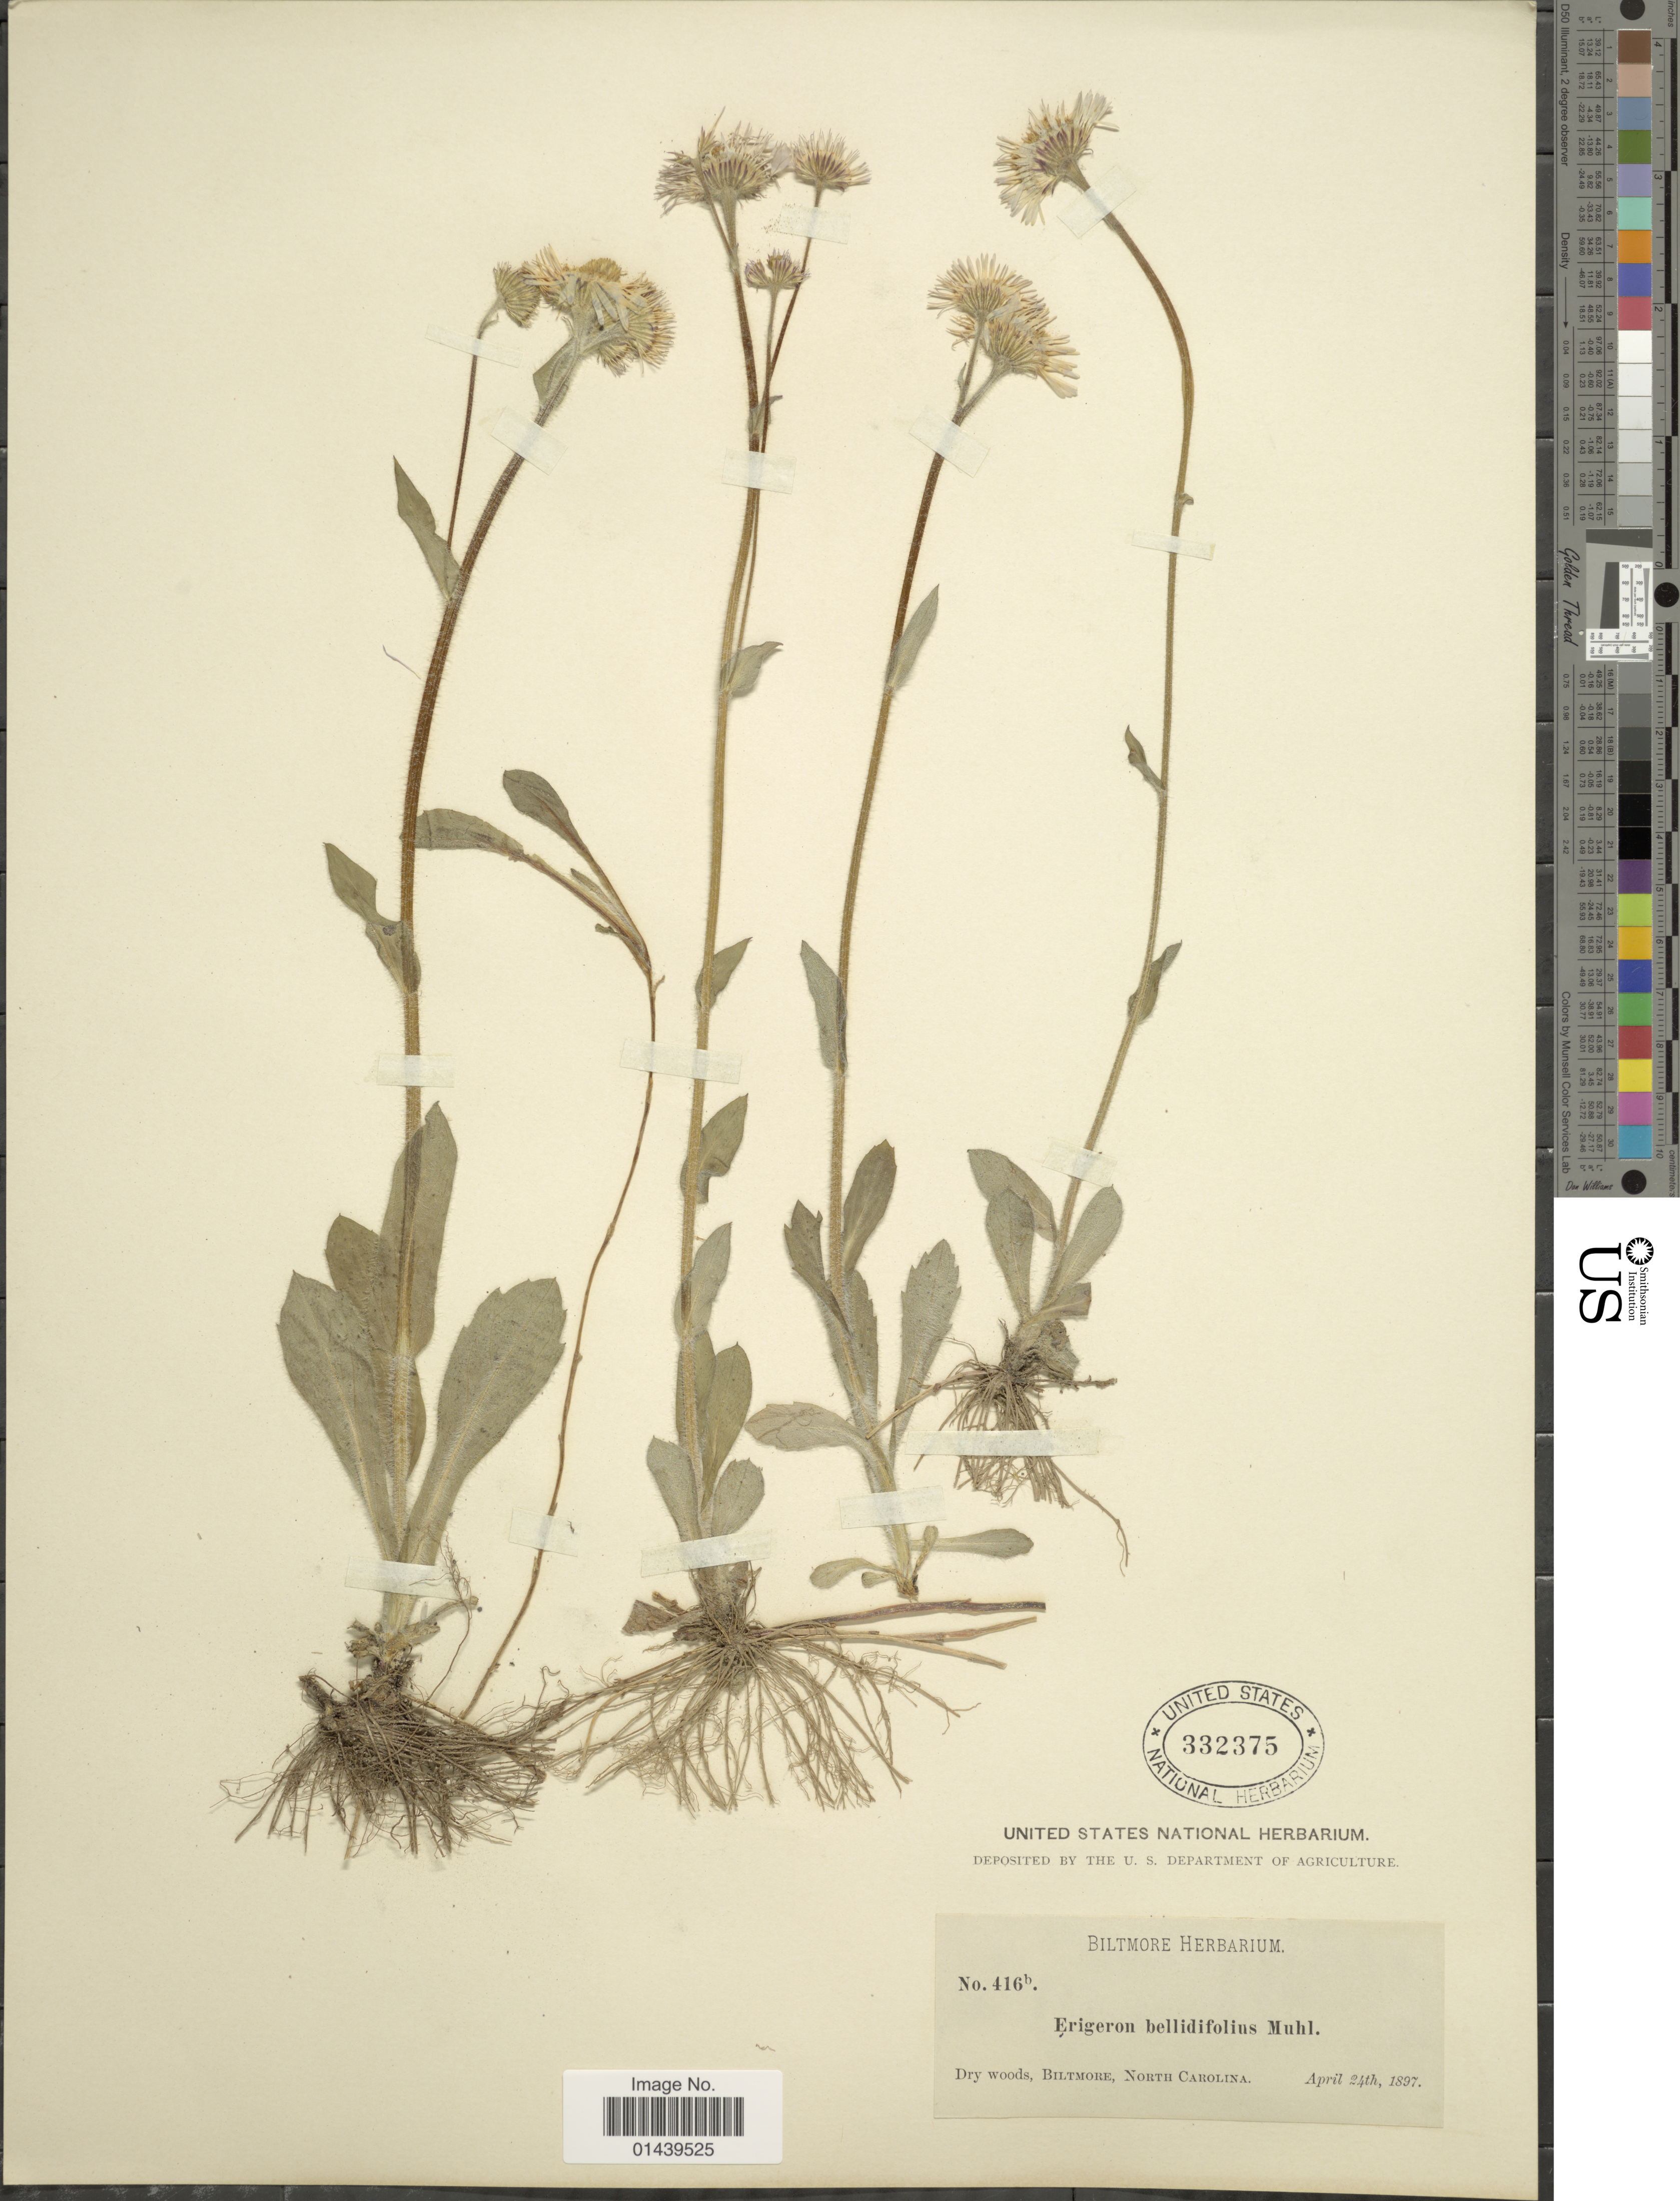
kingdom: Plantae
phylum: Tracheophyta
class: Magnoliopsida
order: Asterales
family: Asteraceae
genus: Erigeron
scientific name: Erigeron pulchellus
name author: Michx.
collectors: ex herb. Biltmore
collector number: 416b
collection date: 1897-04-24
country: United States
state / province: North Carolina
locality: Biltmore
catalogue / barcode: US 332375